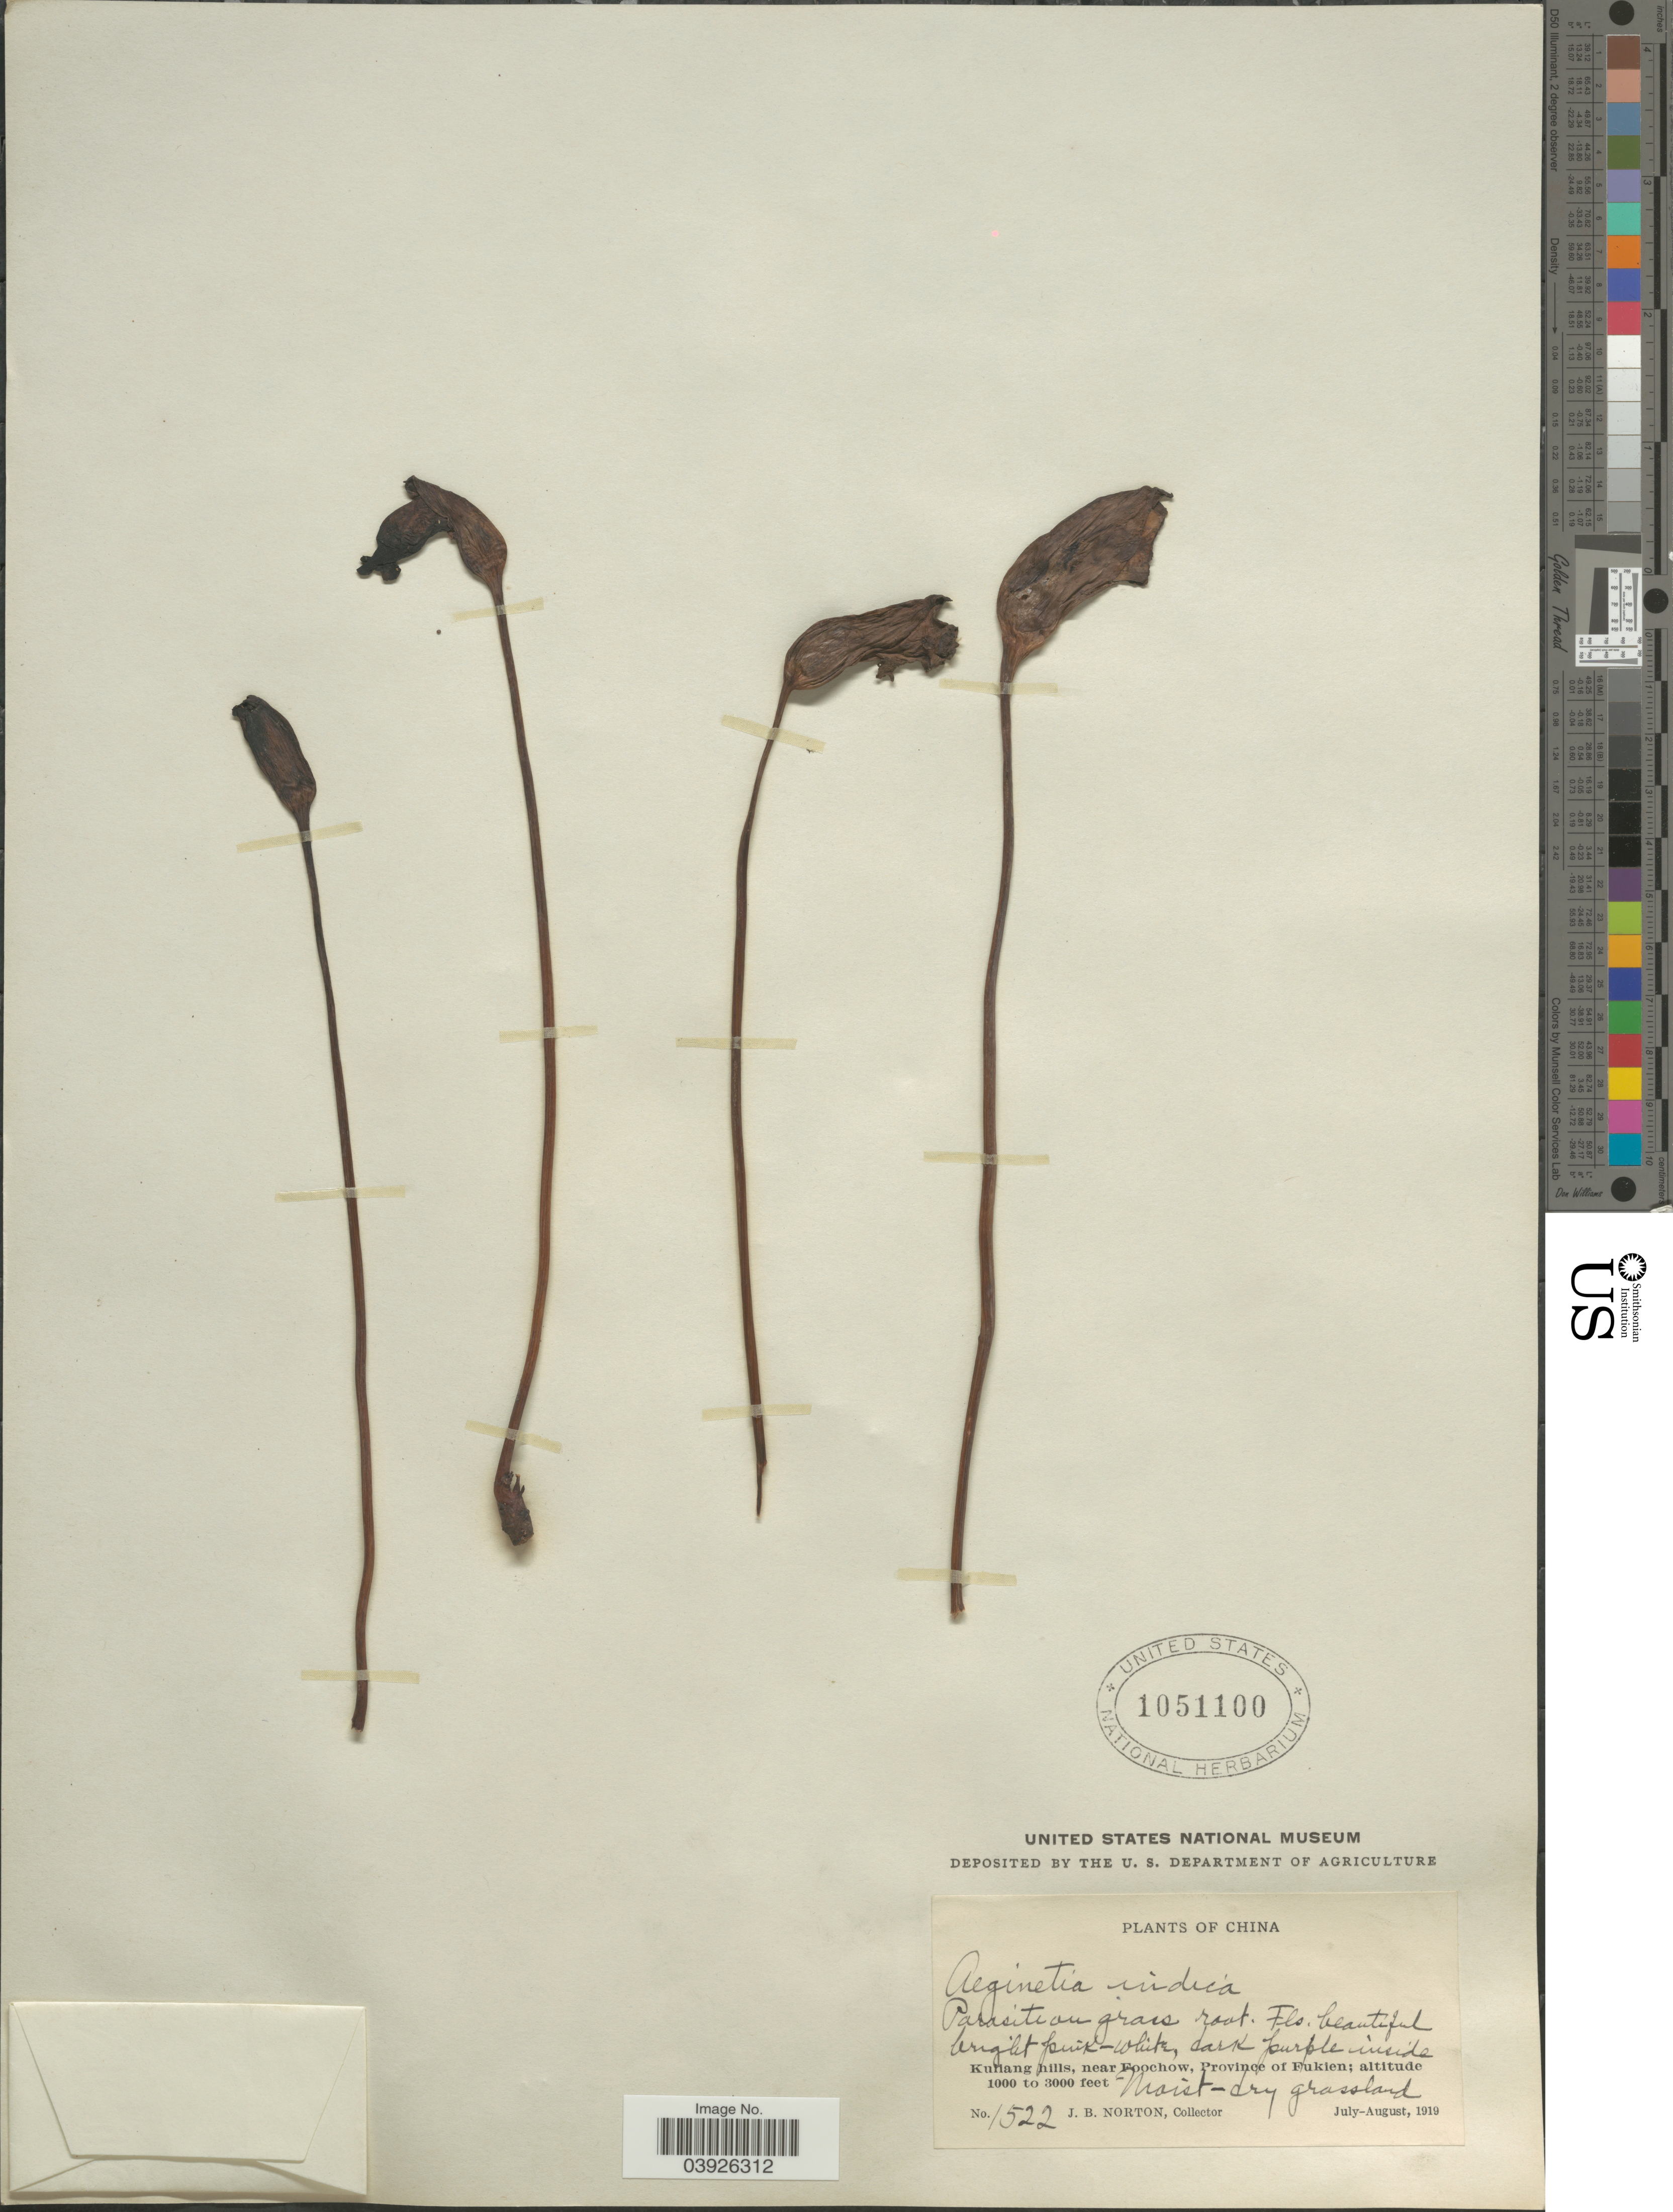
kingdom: Plantae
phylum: Tracheophyta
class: Magnoliopsida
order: Lamiales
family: Orobanchaceae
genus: Aeginetia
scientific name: Aeginetia indica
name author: L.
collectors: J. B. Norton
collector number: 1522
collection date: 1919-07/1919-08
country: China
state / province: Fujian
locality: Kuliang hills, near Foochow, Province of Fukien.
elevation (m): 305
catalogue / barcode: US 1051100